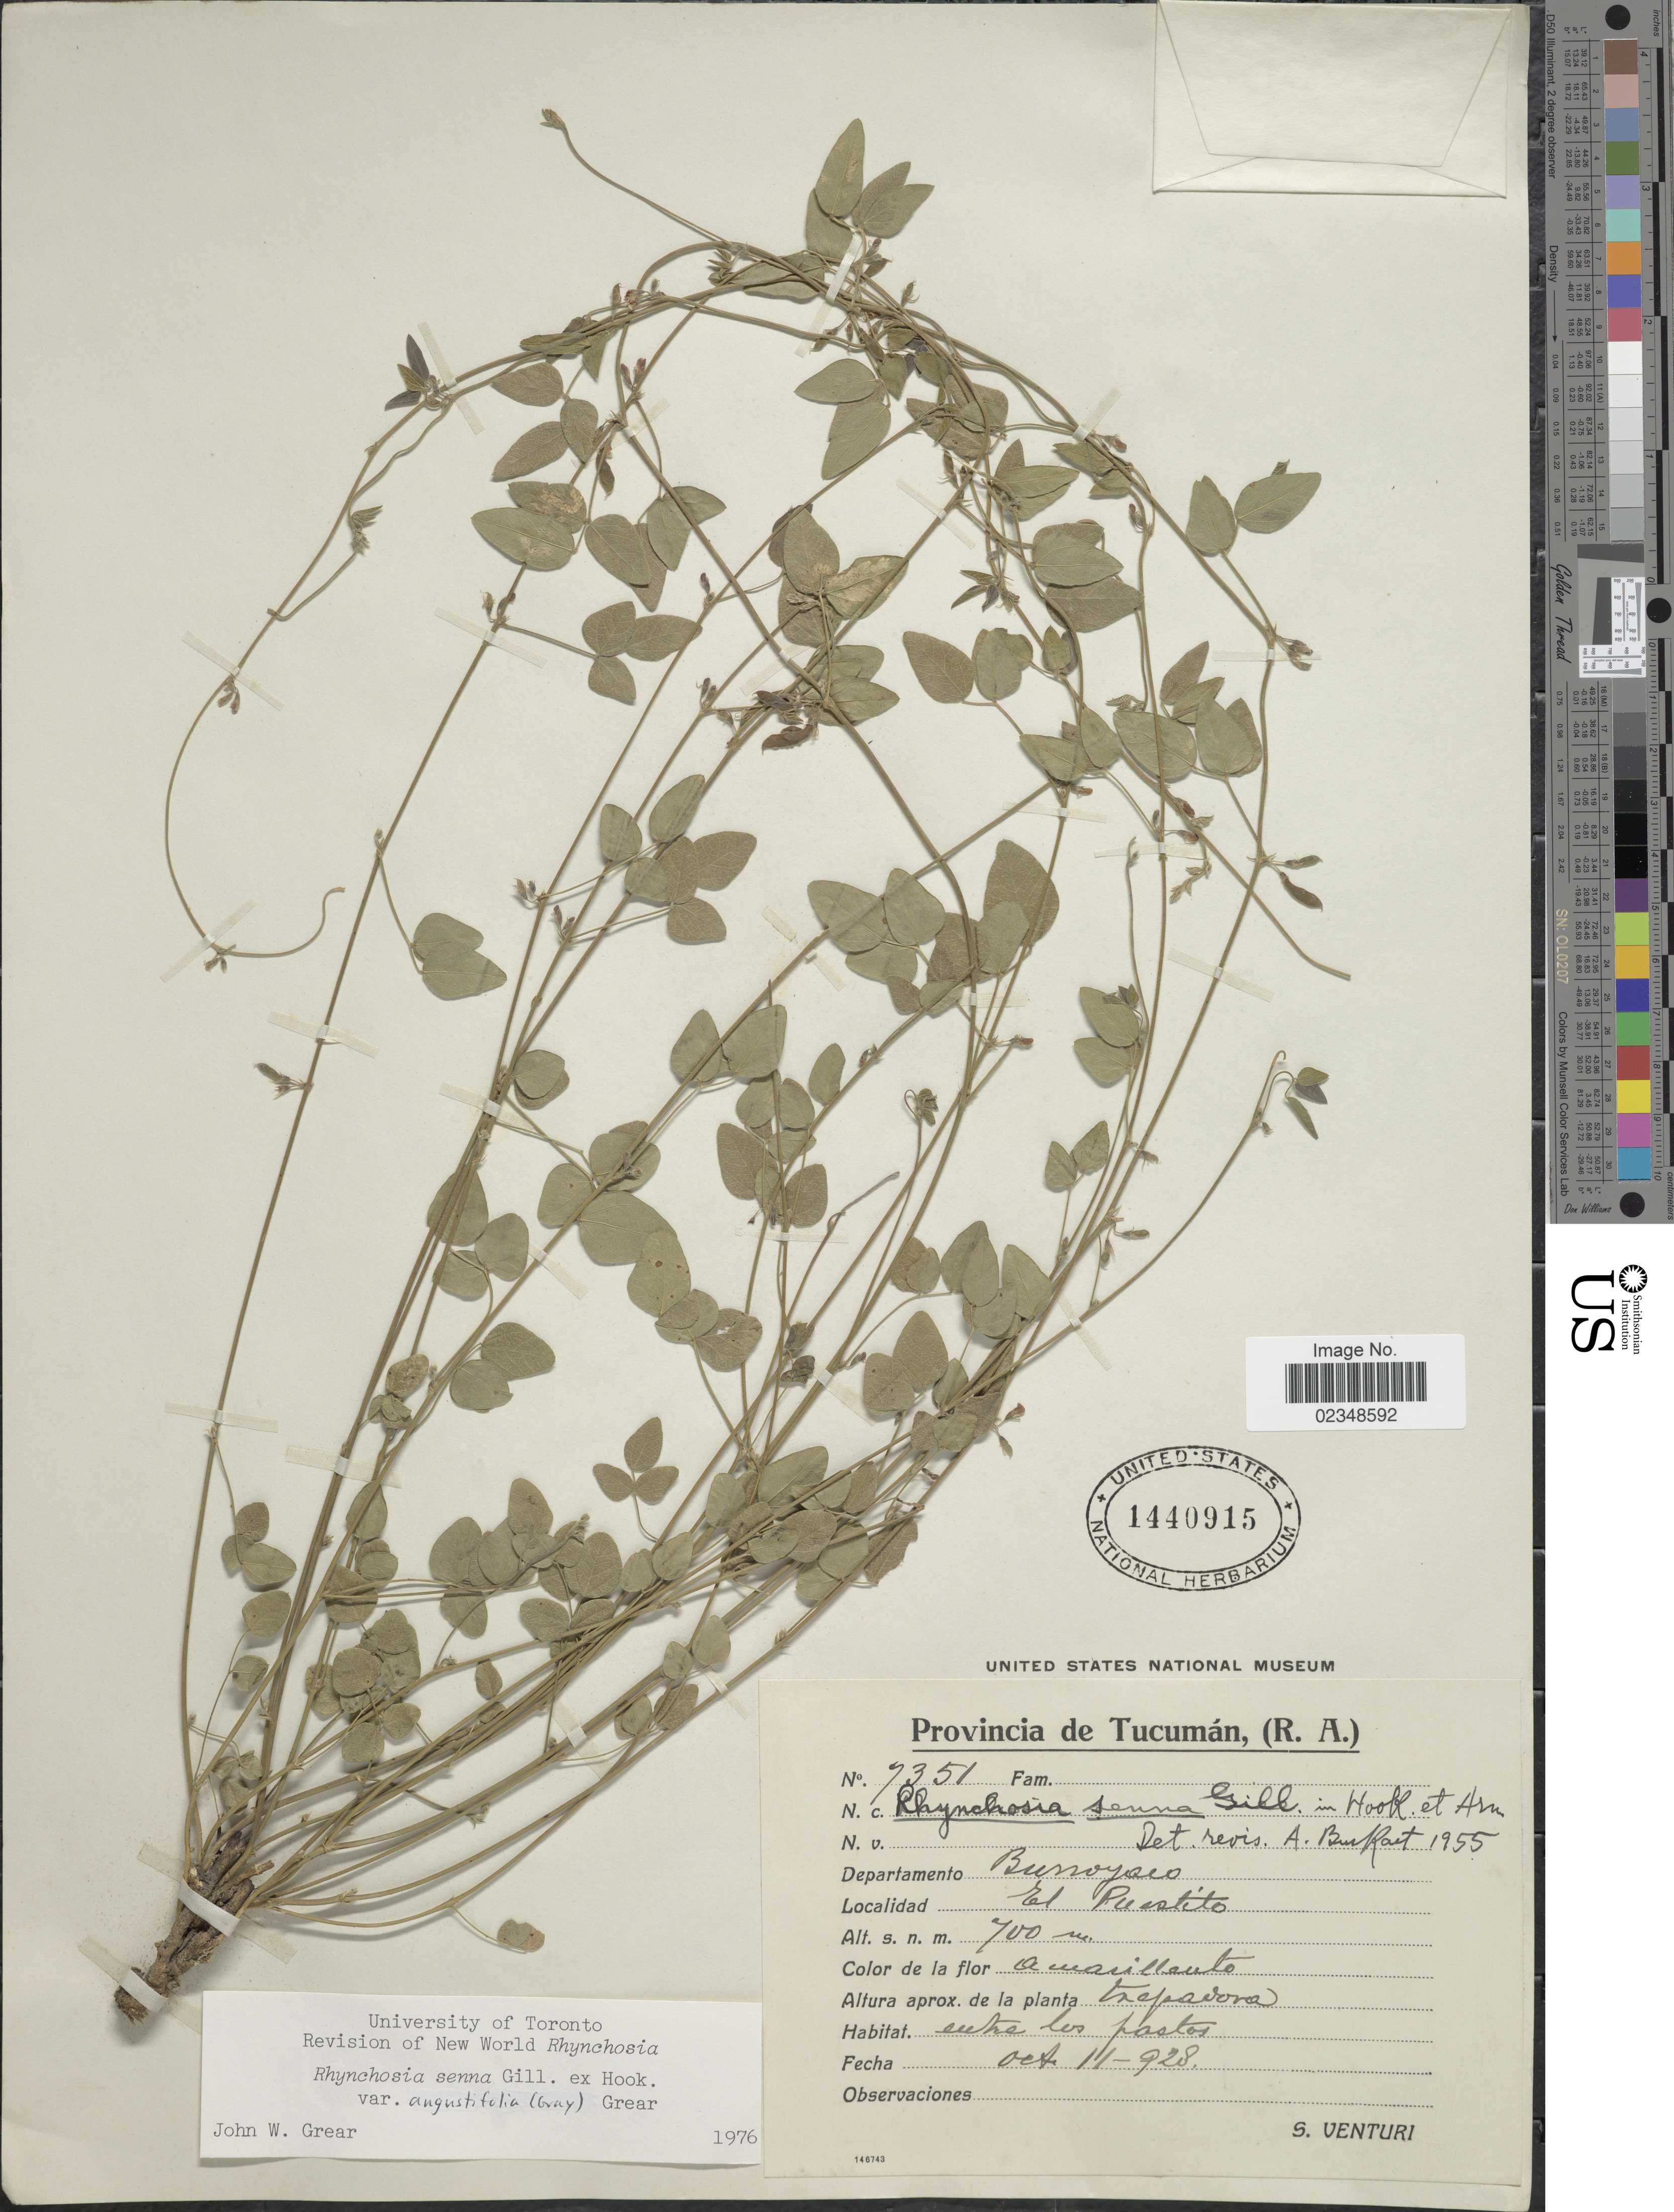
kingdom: Plantae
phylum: Tracheophyta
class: Magnoliopsida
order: Fabales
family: Fabaceae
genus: Rhynchosia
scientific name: Rhynchosia senna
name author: Gillies ex Hook.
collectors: S. Venturi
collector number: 7351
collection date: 1928-10-11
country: Argentina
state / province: Tucuman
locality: Departamento Burruyaco, El Puestito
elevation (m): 700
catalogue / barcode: US 1440915